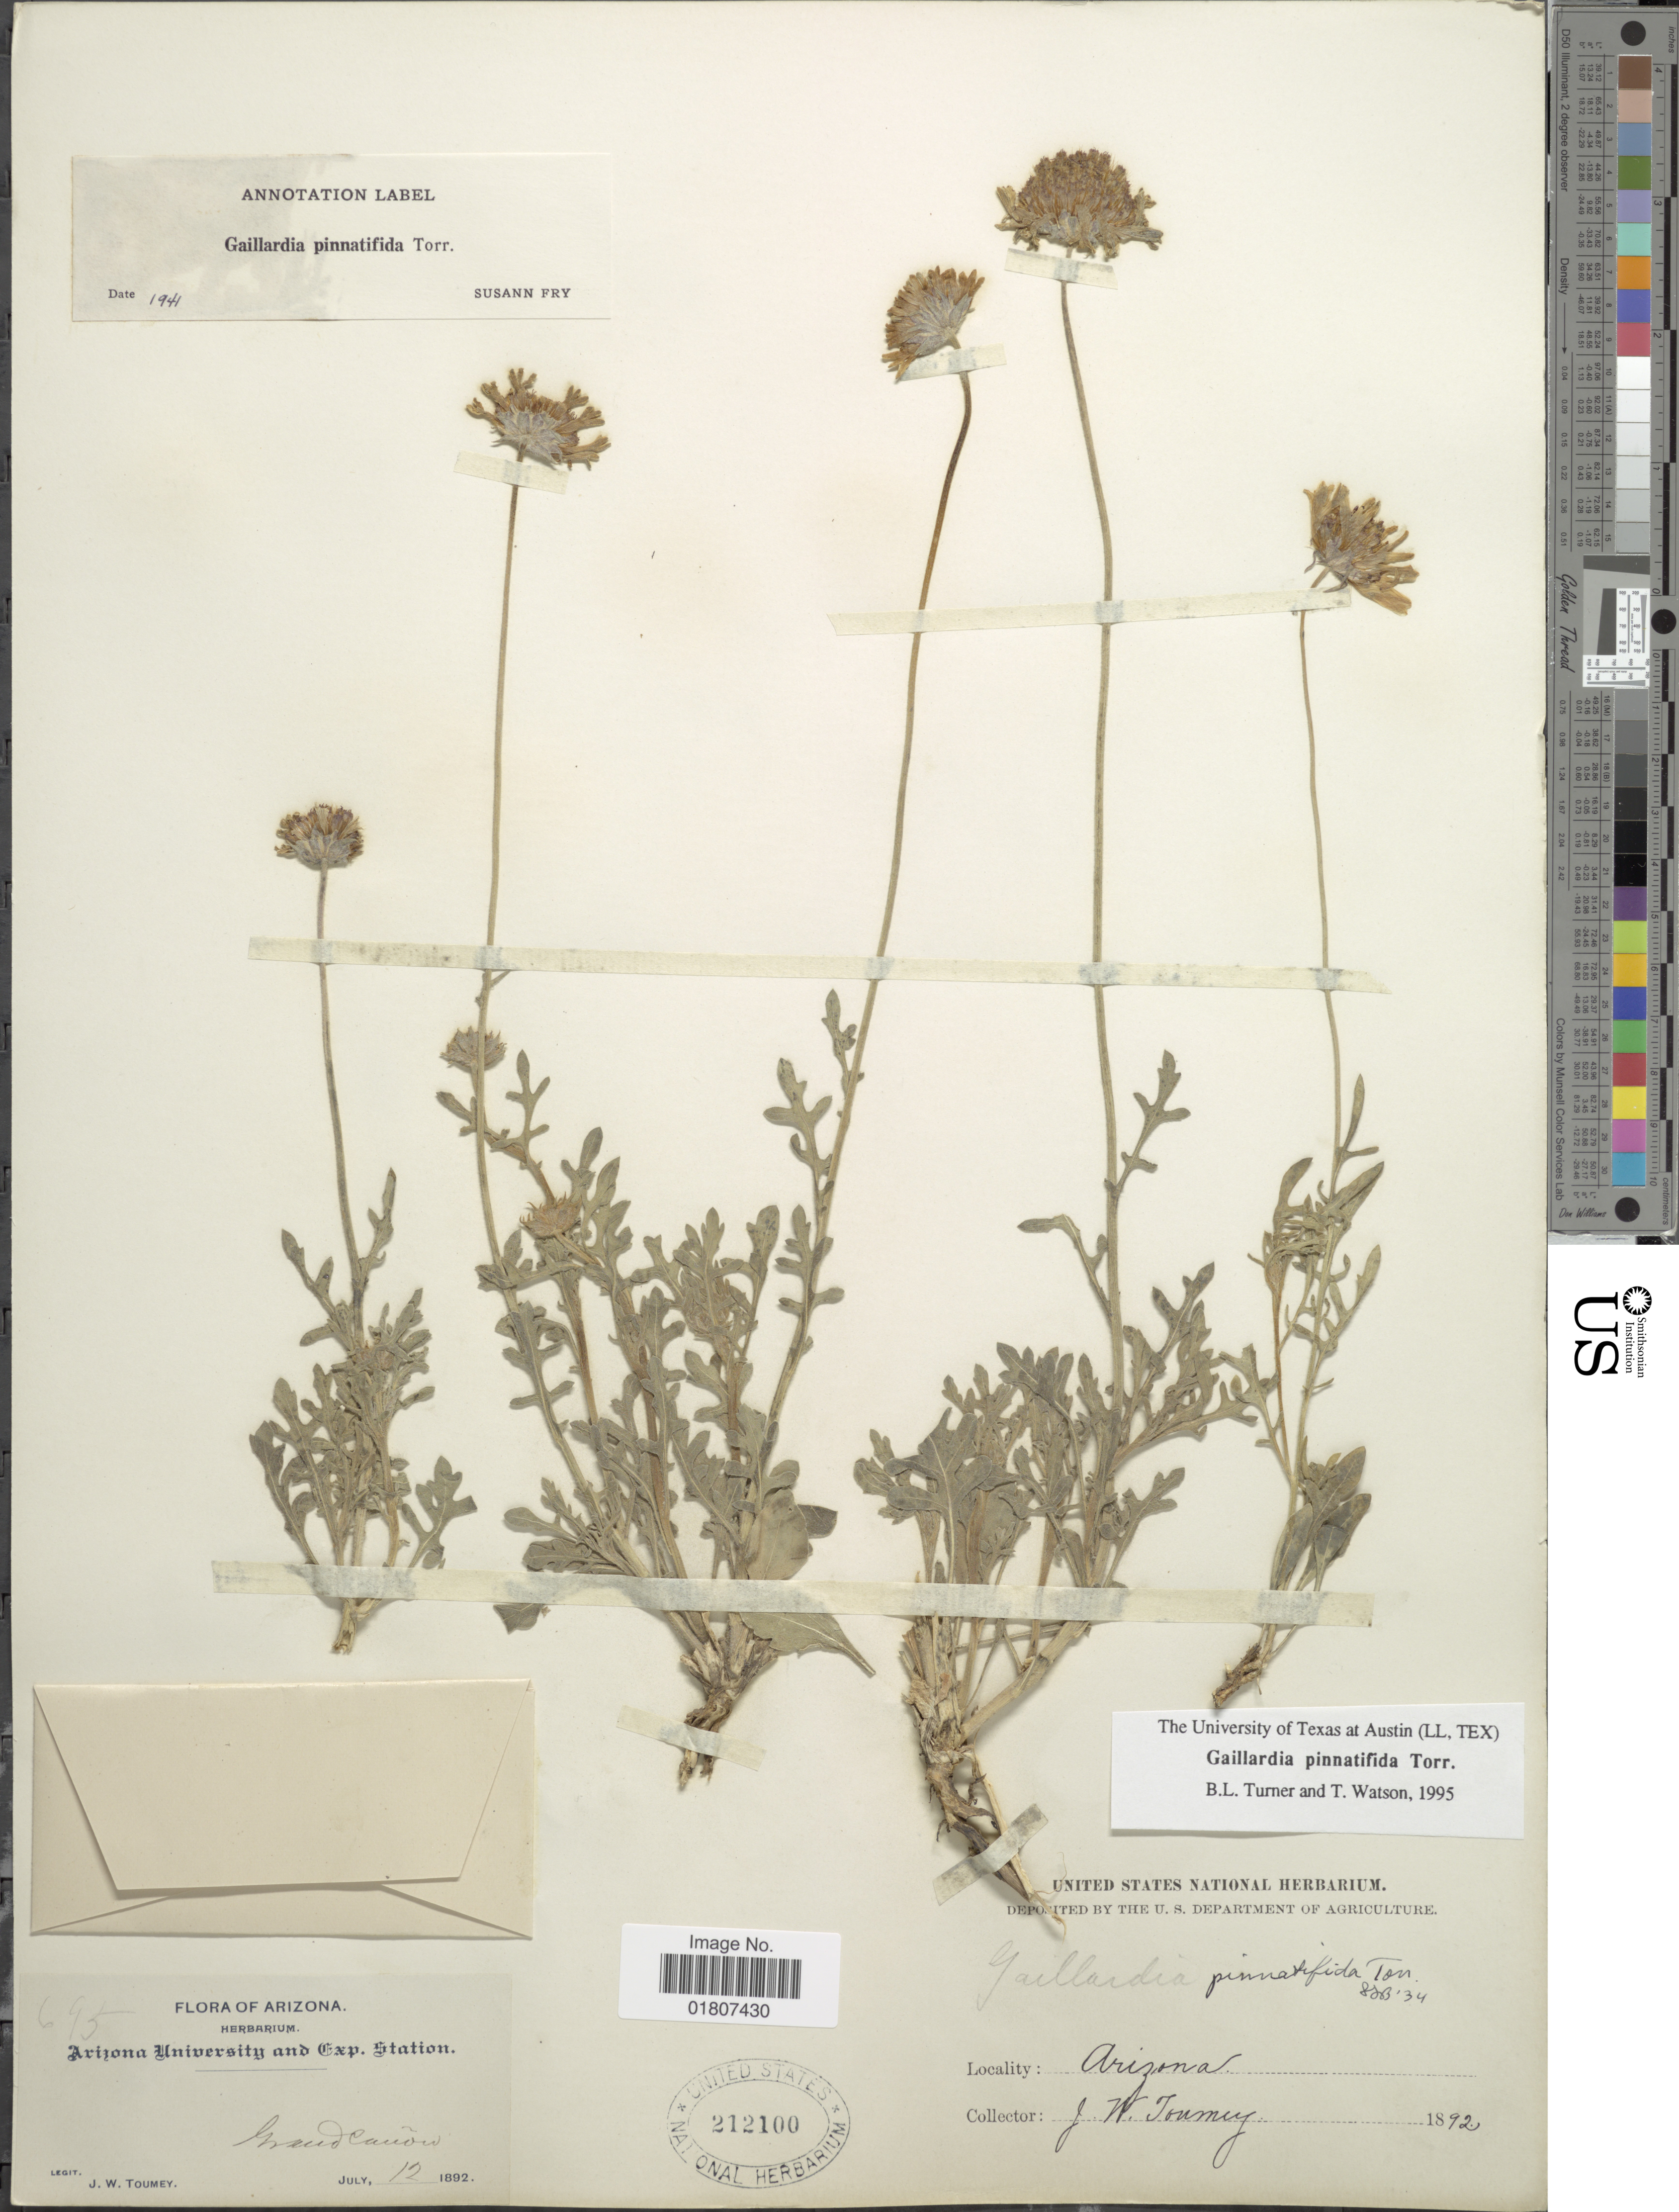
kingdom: Plantae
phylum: Tracheophyta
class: Magnoliopsida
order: Asterales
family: Asteraceae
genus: Gaillardia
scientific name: Gaillardia pinnatifida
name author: Torr.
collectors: J. W. Toumey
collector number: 695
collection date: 1892-07-12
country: United States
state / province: Arizona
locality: Grand Cañon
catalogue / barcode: US 212100